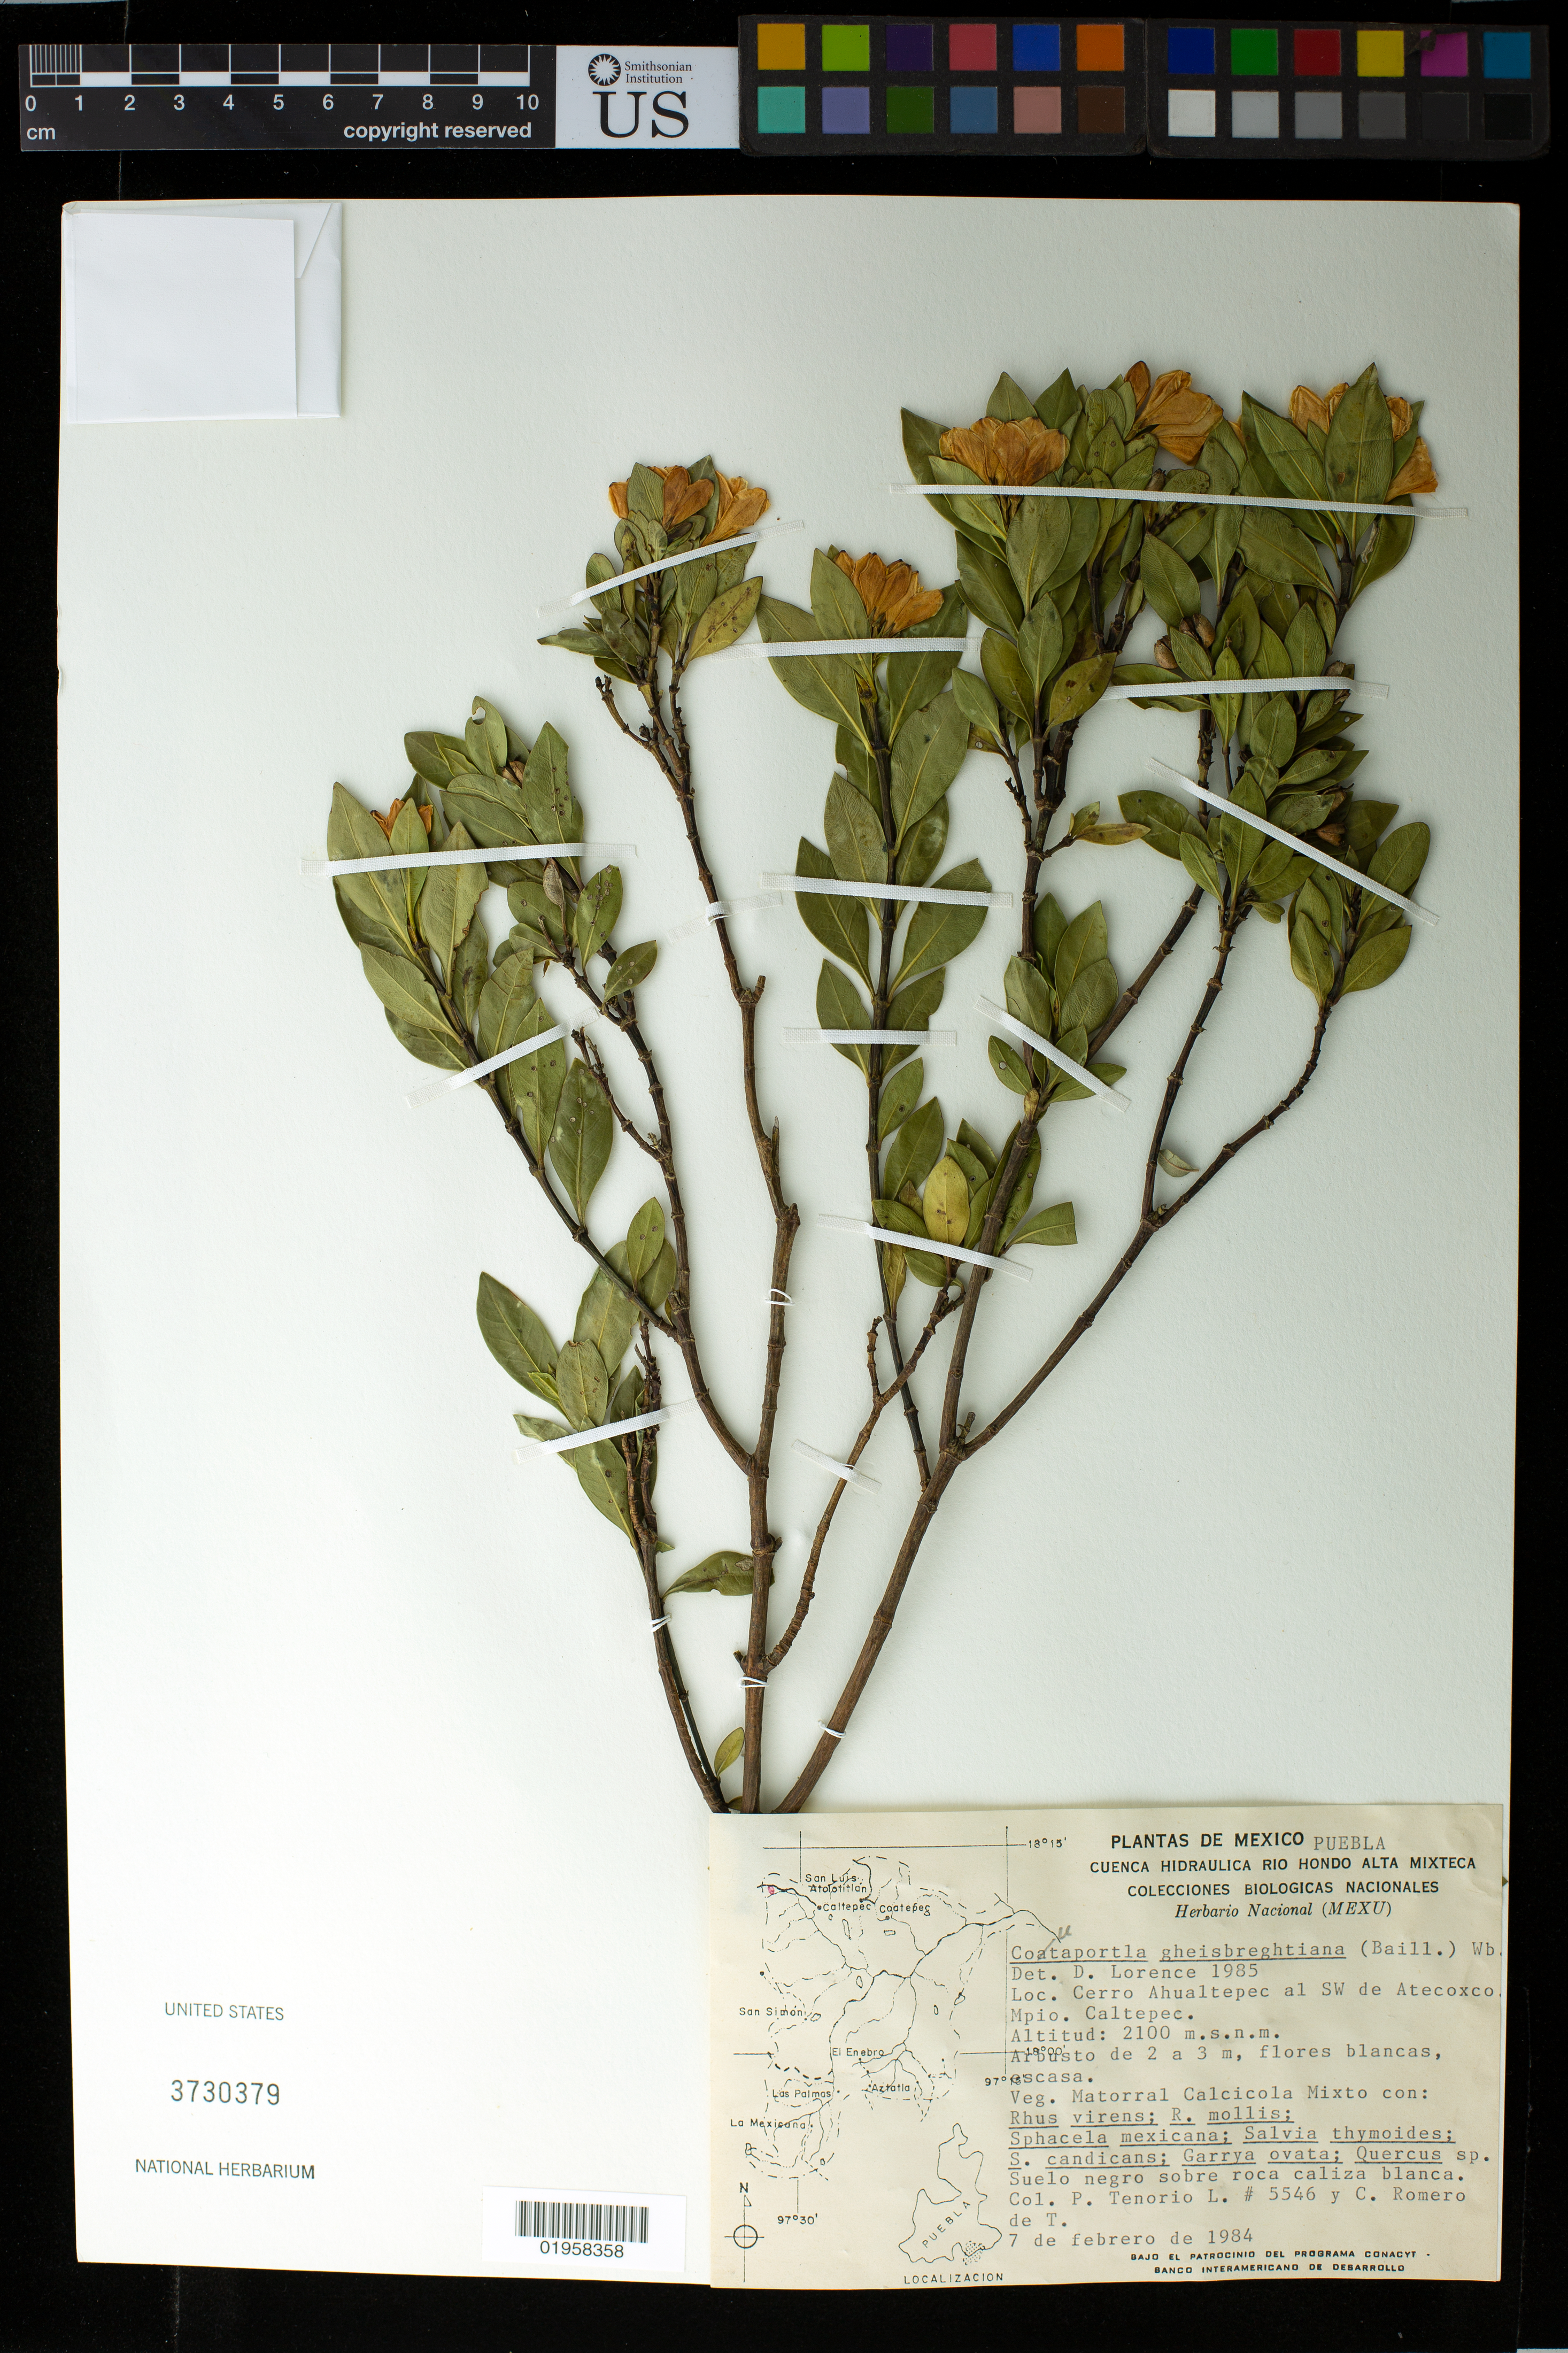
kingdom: Plantae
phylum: Tracheophyta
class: Magnoliopsida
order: Gentianales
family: Rubiaceae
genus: Coutaportla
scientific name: Coutaportla ghiesbreghtiana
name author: (Baill.) Urb.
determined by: Lorence, D.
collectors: P. Tenorio L. & C. Romero de T.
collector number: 5546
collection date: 1984-02-07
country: Mexico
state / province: Puebla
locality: Cerro Ahualtepec al SW se Atecoxco. Mpio. Caltepec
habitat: Suelo negro sobre roca caliza blanca. Matorral calcicola mixto con: Rhus virens; R. mollis; Sphacela mexicana; Salvia thymoides; S. candicans; Garrya ovata; Quercus sp.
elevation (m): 2100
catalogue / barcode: US 3730379